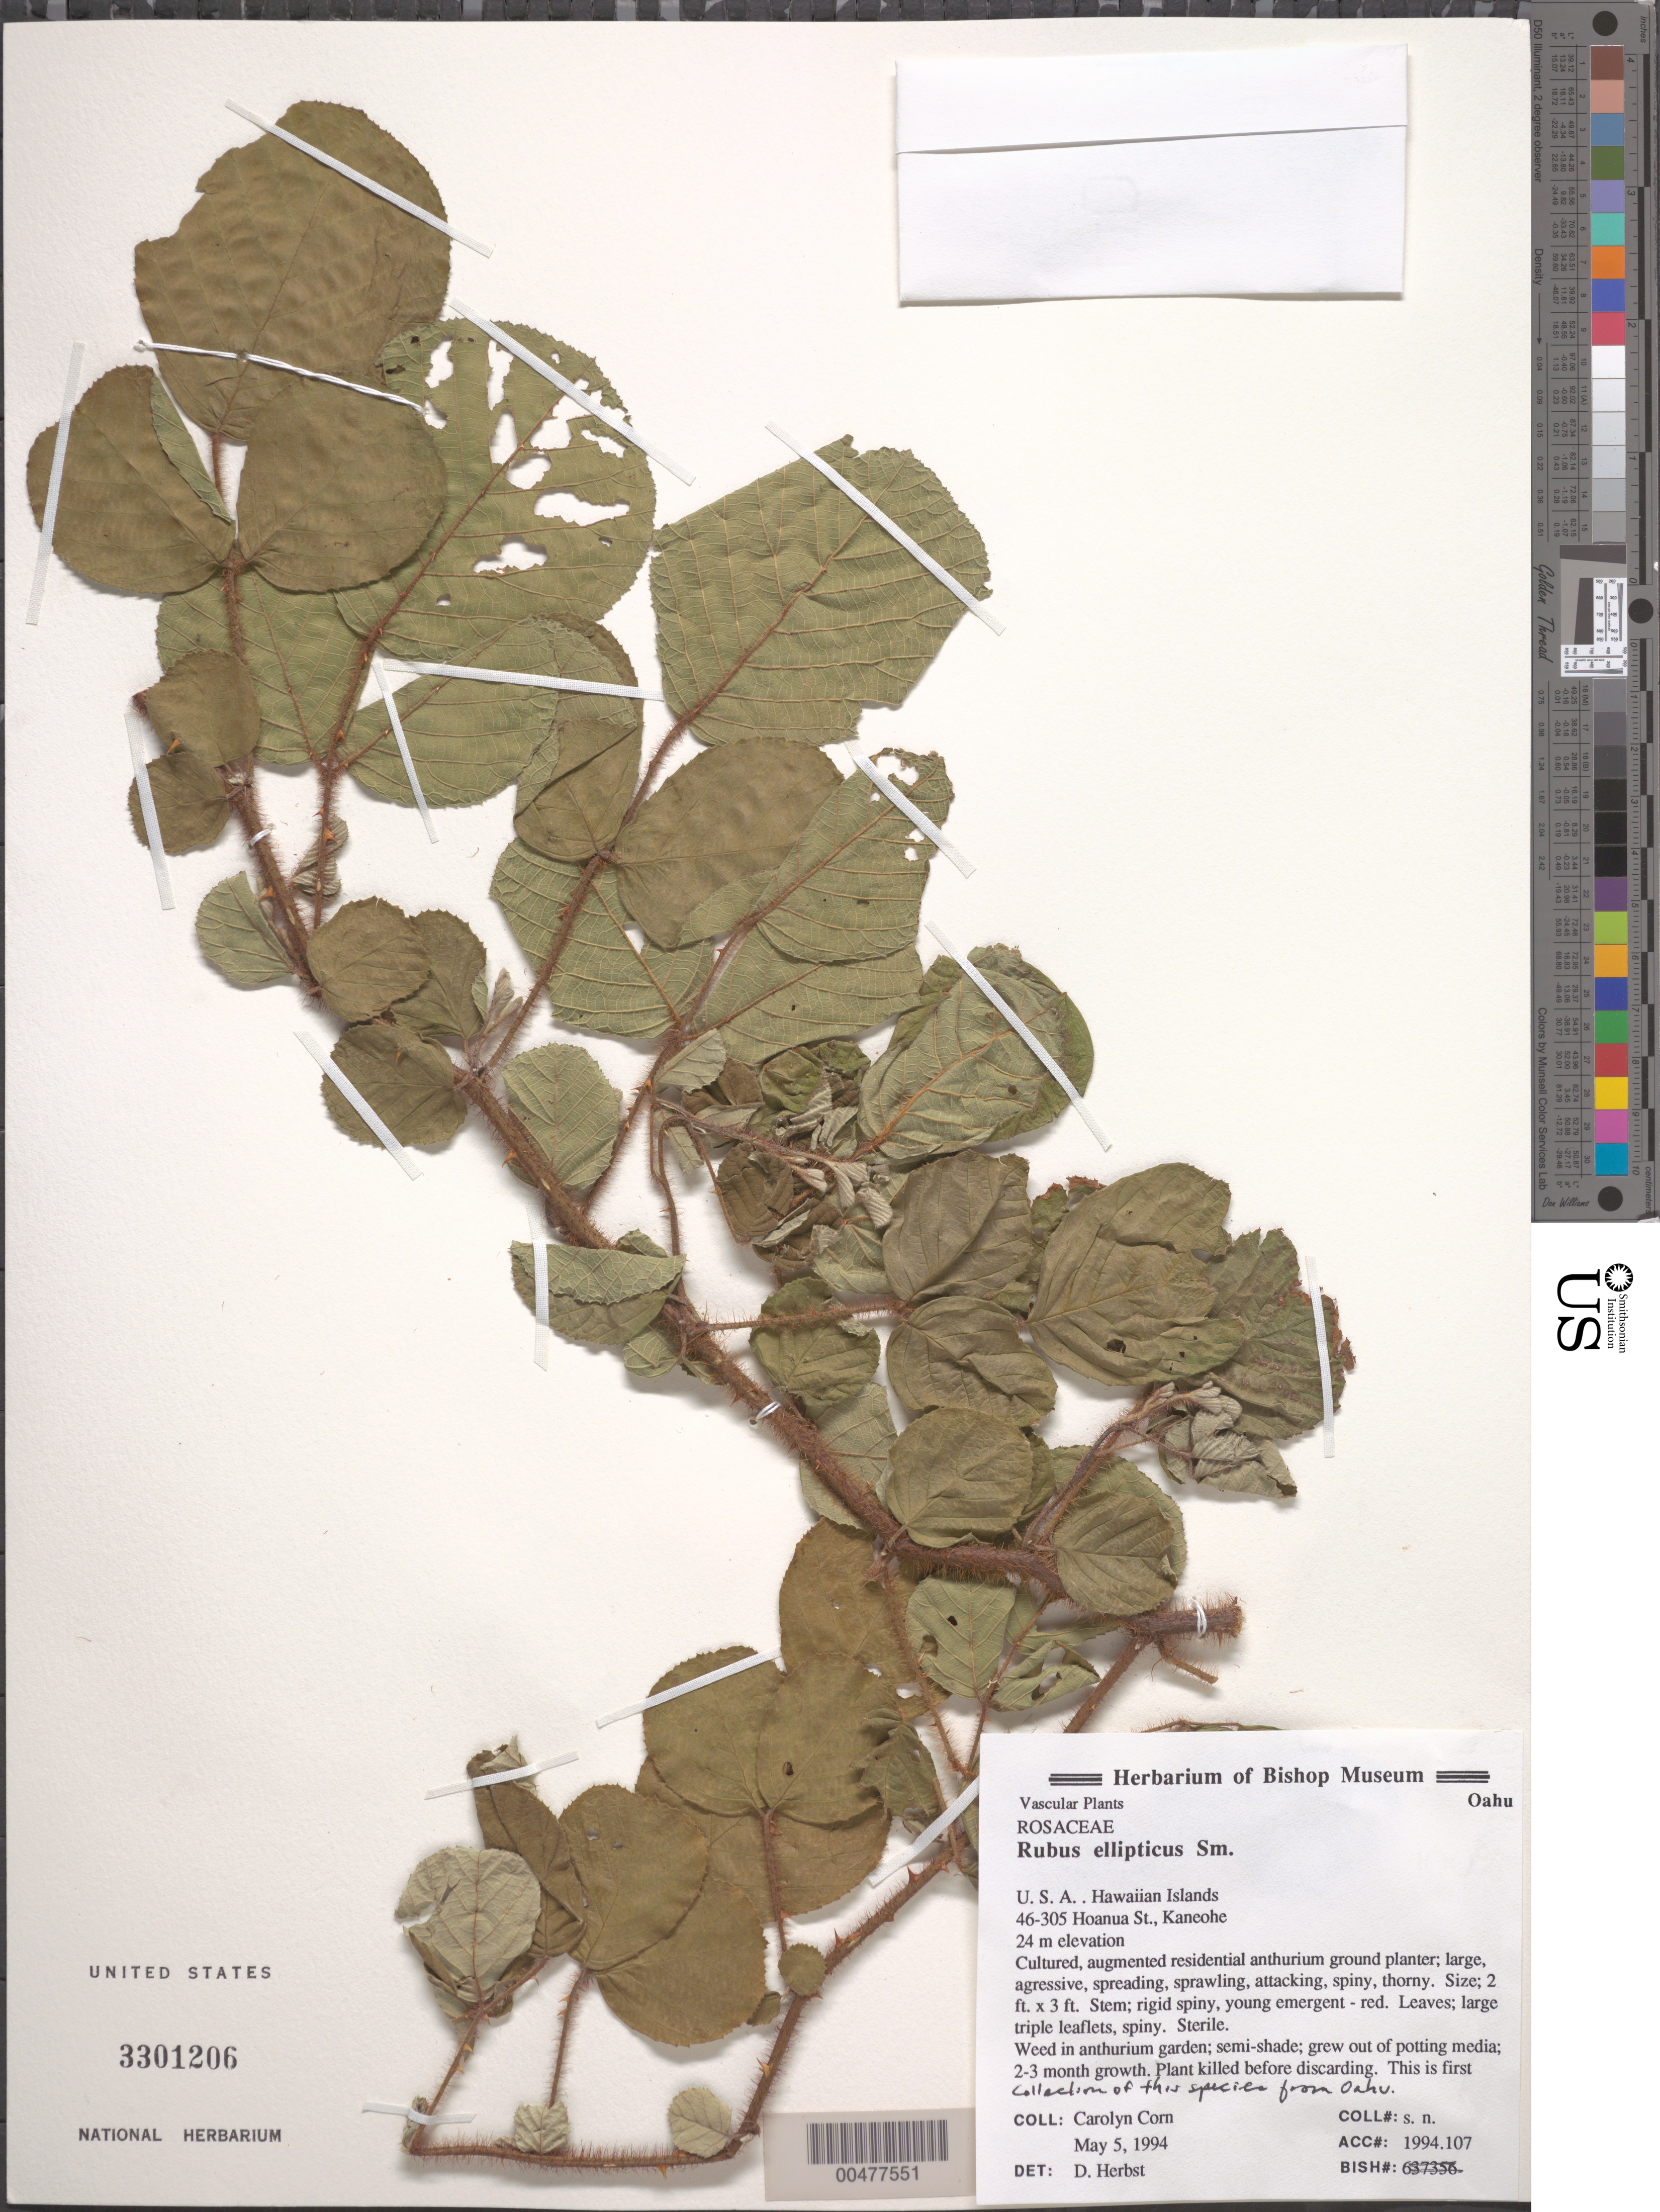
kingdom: Plantae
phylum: Tracheophyta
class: Magnoliopsida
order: Rosales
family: Rosaceae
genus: Rubus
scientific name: Rubus ellipticus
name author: Sm.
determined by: Herbst, D. R.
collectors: C. Corn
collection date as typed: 5 May 1994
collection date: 1994-05-05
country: United States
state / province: Hawaii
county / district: Honolulu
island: Oahu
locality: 46-305 Hoanua St., Kaneohe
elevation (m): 24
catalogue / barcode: US 3301206